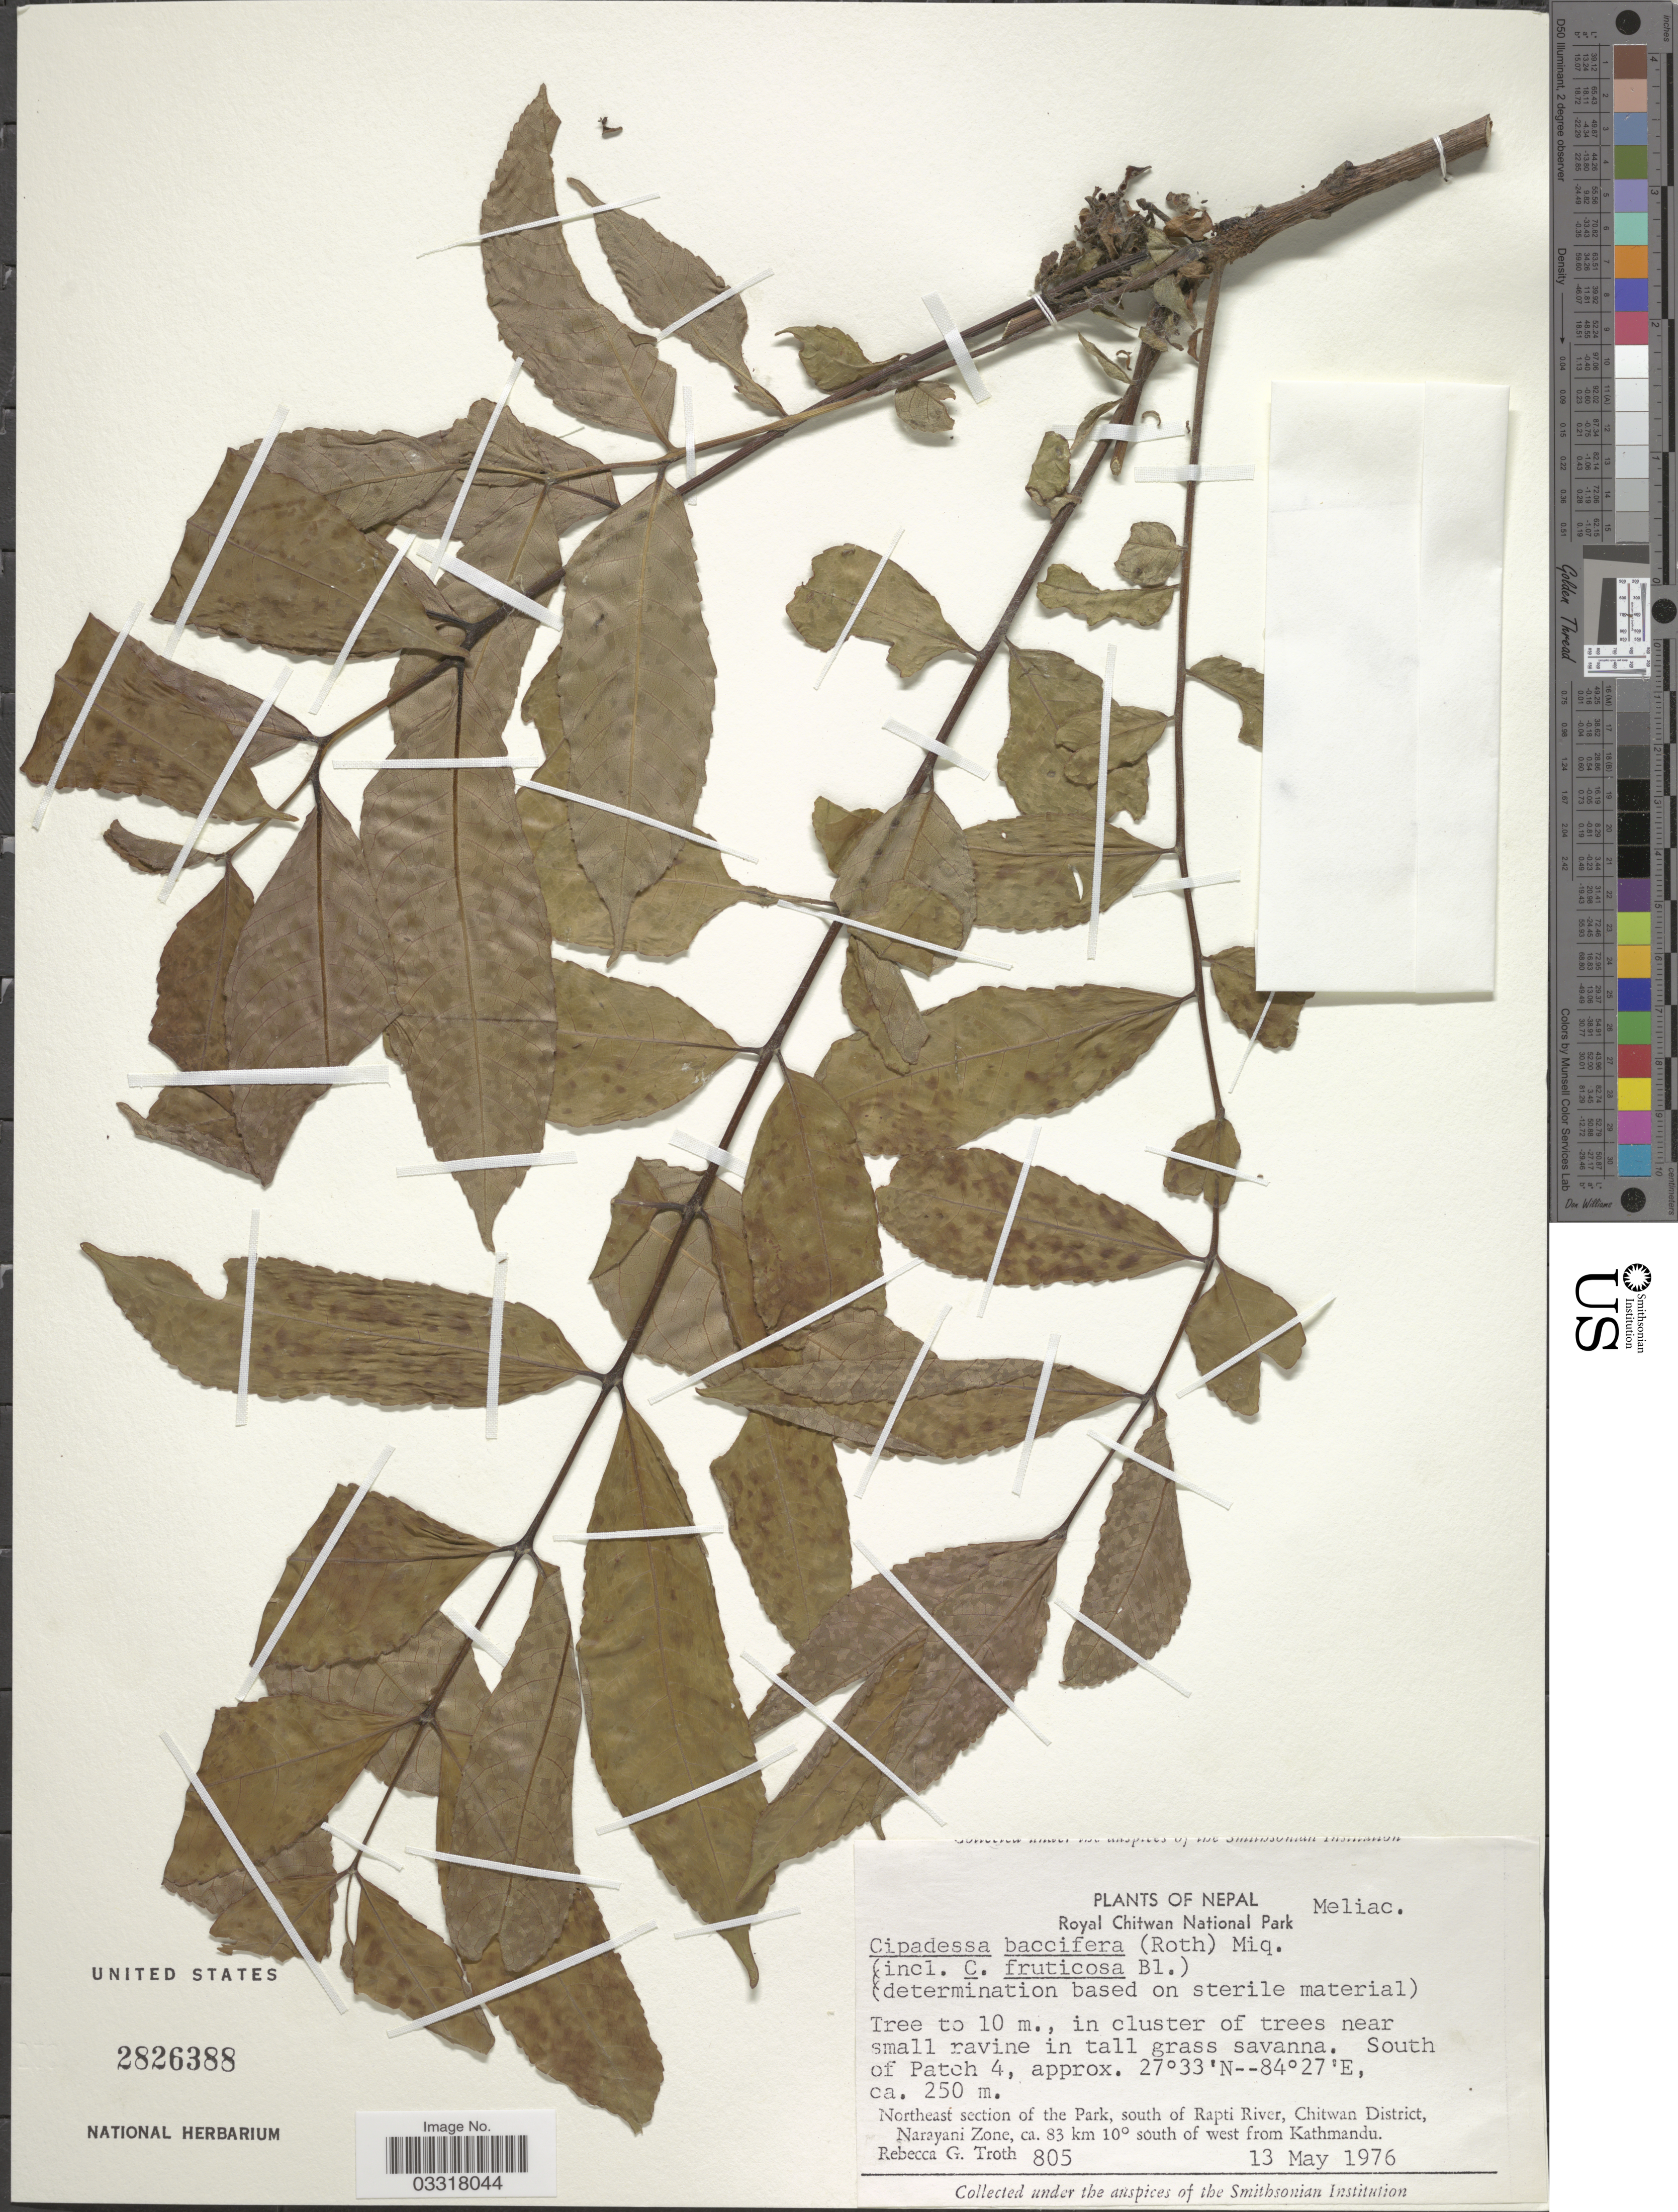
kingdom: Plantae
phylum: Tracheophyta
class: Magnoliopsida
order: Sapindales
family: Meliaceae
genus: Cipadessa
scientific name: Cipadessa baccifera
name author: Miq.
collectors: R. Troth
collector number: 805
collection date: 1976-05-13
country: Nepal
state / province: Narayani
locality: Royal Chitwan National Park. South of Patch 4. Northeast section of the Park, south of Rapti River, Chitwan District, Narayani Zone, ca. 83 km 10° south of west from Kathmandu.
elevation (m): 250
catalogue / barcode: US 2826388